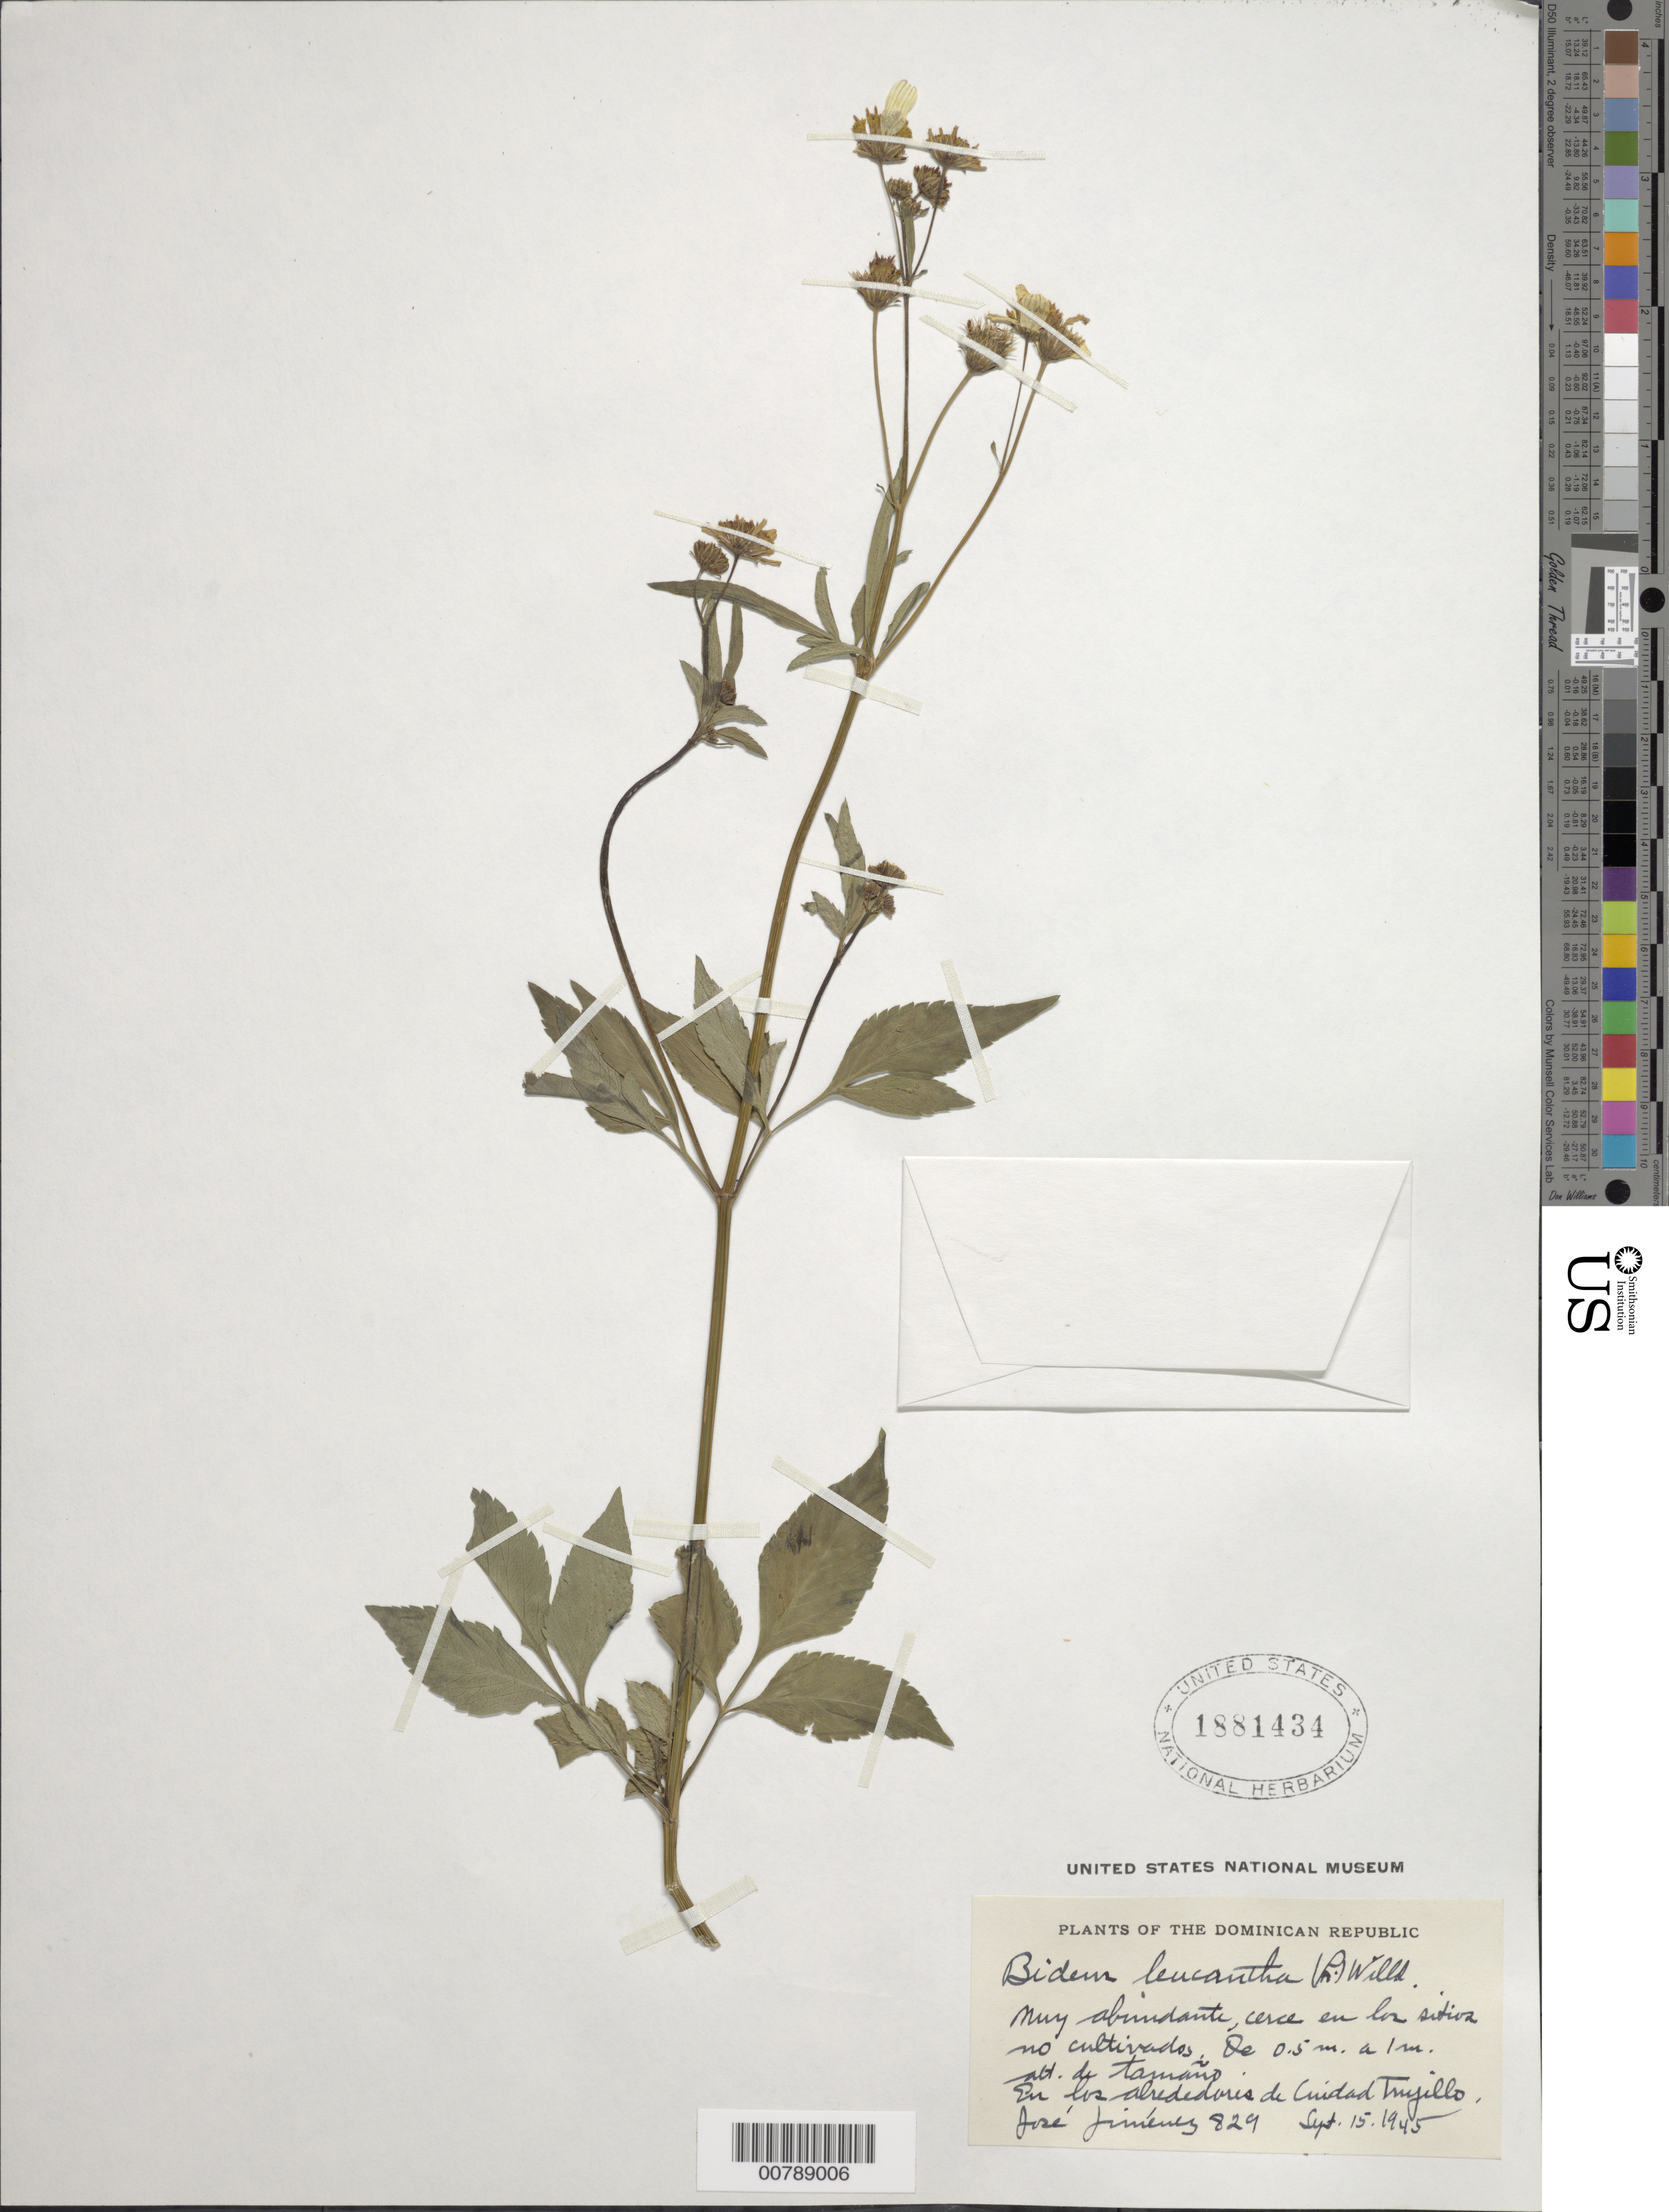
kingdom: Plantae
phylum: Tracheophyta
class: Magnoliopsida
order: Asterales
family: Asteraceae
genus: Bidens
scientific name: Bidens alba var. radiata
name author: (Sch. Bip.) R.E. Ballard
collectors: J. J. Jiménez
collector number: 829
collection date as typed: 15 Sep 1945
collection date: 1945-09-15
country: Dominican Republic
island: Hispaniola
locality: En los alrededores de Ciudad Trujillo. Muy abundante en los sitios no cultivados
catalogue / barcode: US 1881434